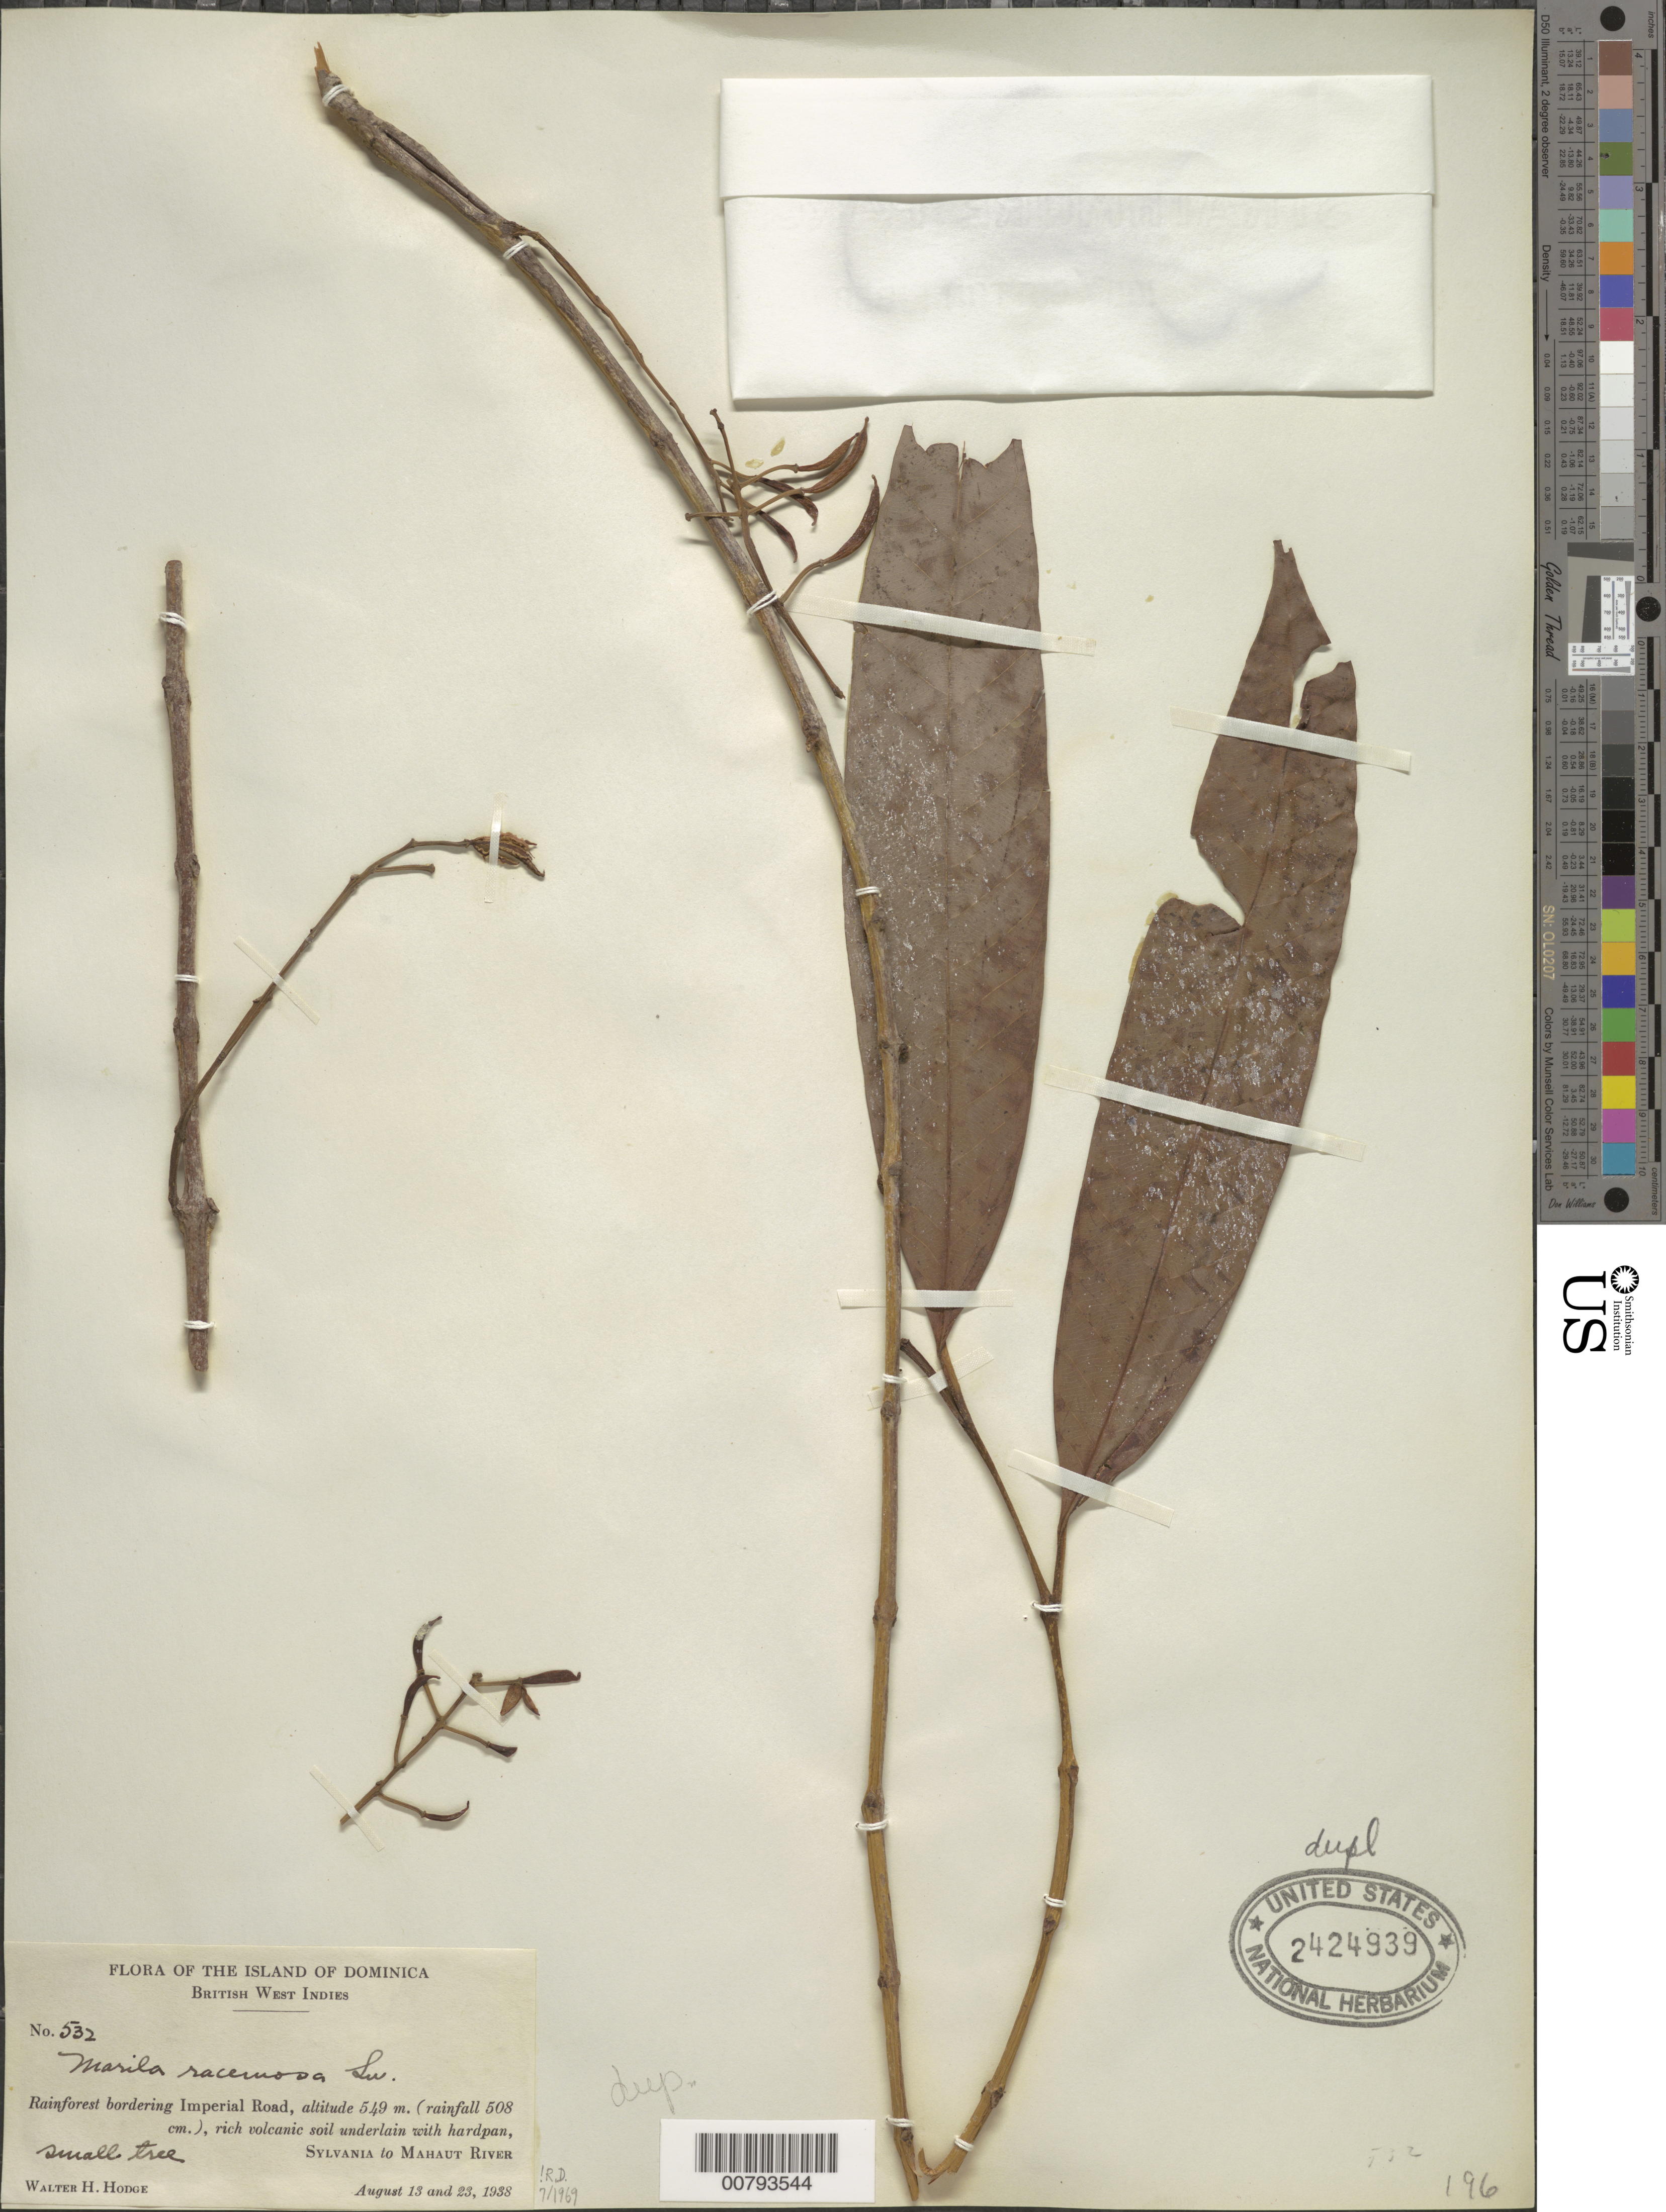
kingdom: Plantae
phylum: Tracheophyta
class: Magnoliopsida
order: Malpighiales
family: Calophyllaceae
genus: Marila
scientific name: Marila racemosa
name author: Sw.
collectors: W. Hodge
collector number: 532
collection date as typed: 13 Aug 1938 and 23 Aug 1938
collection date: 1938-08-13,1938-08-23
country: Dominica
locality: Sylvania to Mahaut River, bordering Imperial Road.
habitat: Rainforest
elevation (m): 549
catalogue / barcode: US 2424939